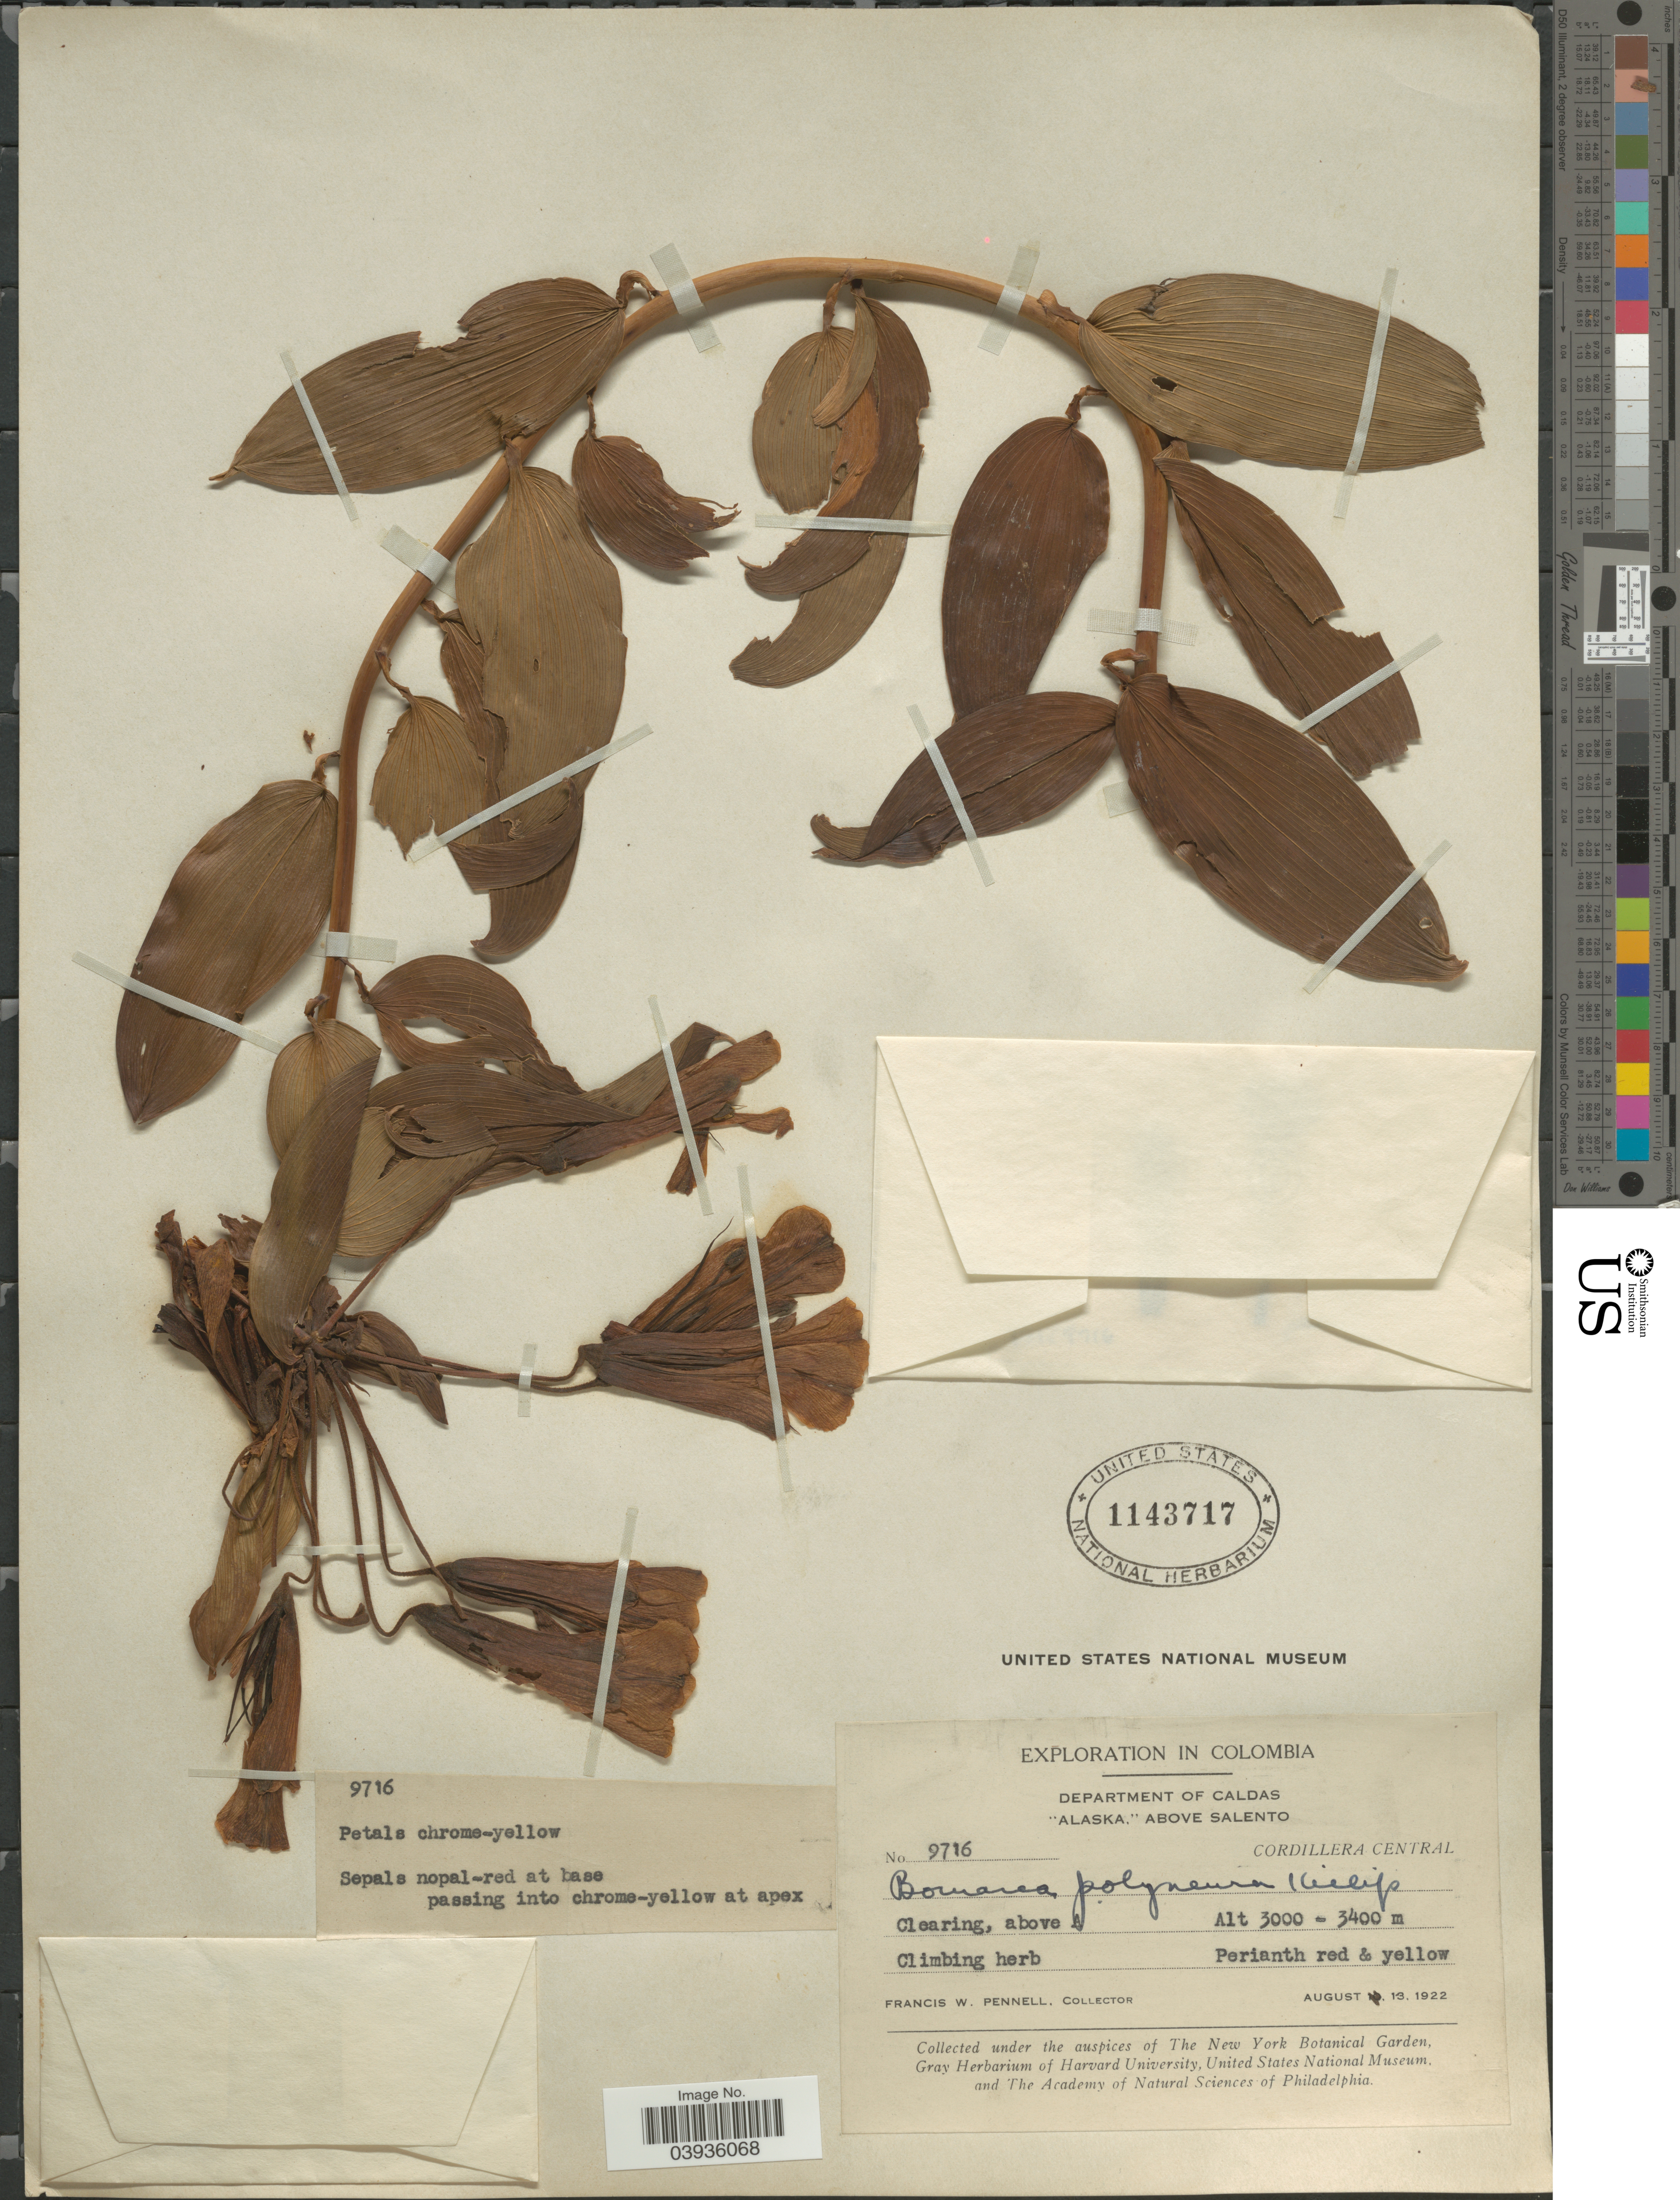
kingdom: Plantae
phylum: Tracheophyta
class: Liliopsida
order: Liliales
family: Alstroemeriaceae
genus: Bomarea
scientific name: Bomarea polyneura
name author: Killip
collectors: F. W. Pennell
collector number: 9716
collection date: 1922-08-13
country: Colombia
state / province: Caldas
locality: Department of Caldas. "Alaska," above Salento. Cordillera Central.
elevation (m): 3000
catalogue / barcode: US 1143717